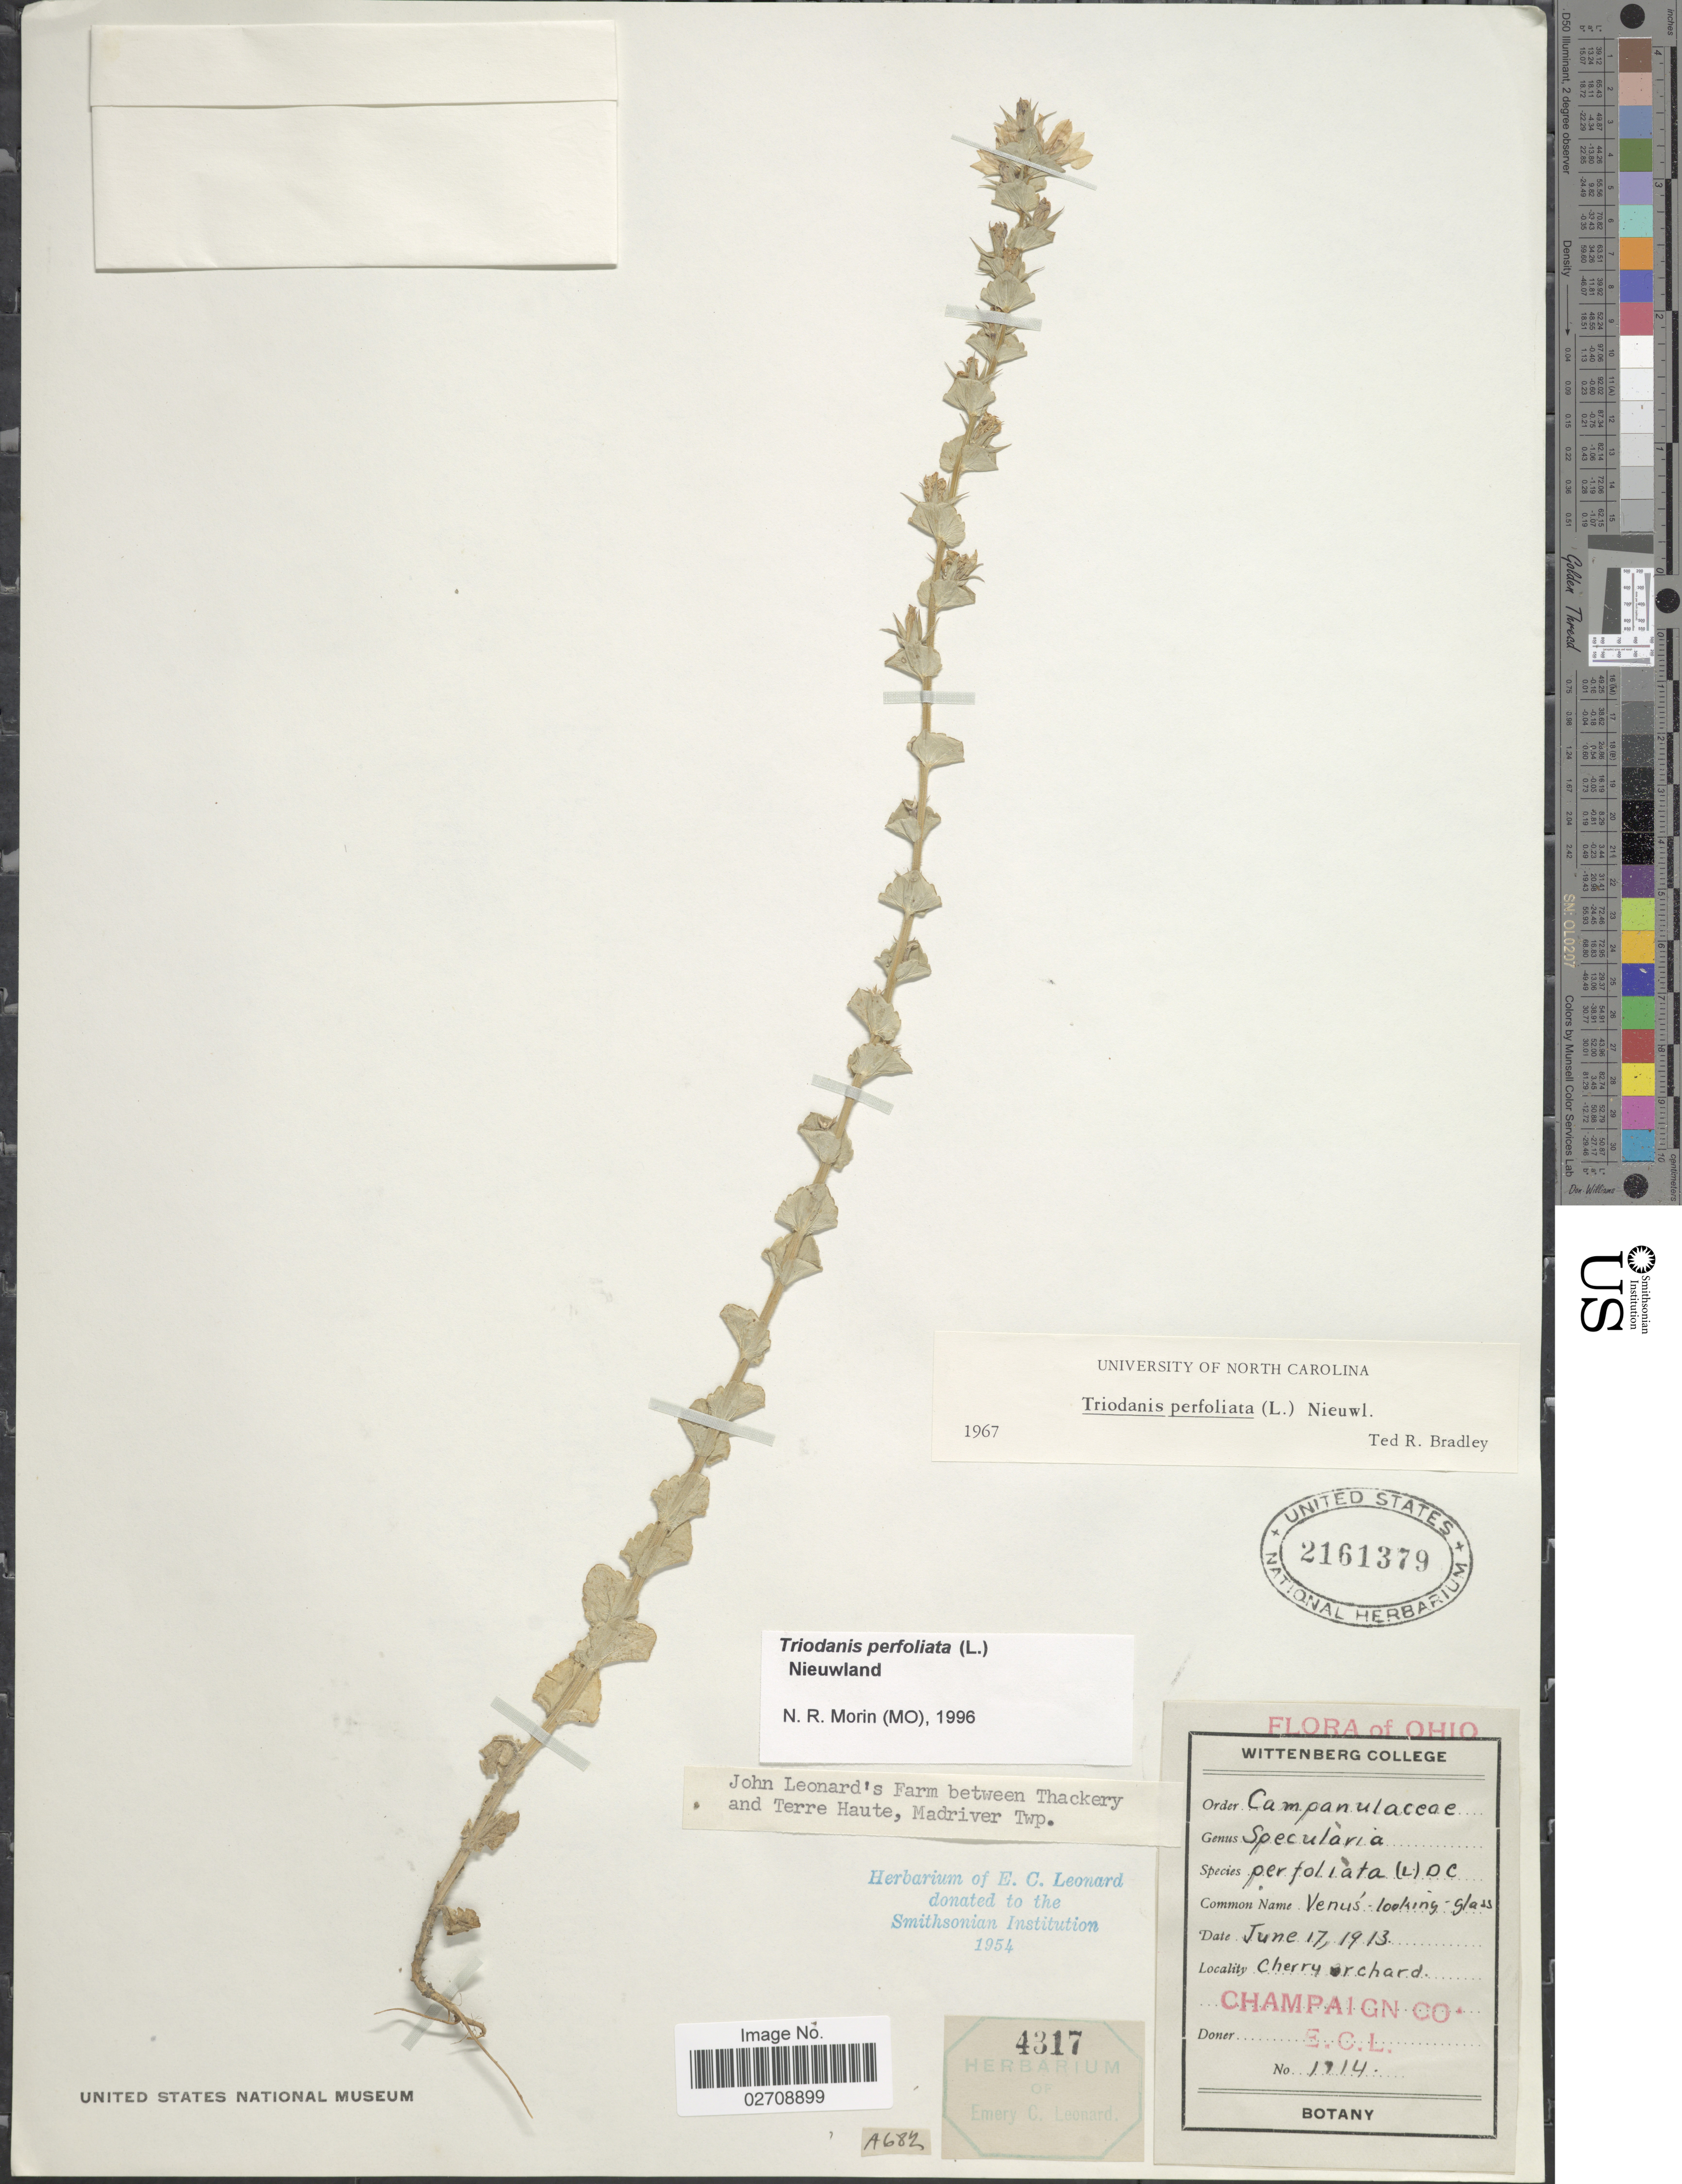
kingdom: Plantae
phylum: Tracheophyta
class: Magnoliopsida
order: Asterales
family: Campanulaceae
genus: Triodanis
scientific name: Triodanis perfoliata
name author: (L.) Nieuwl.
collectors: E. C. Leonard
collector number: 1714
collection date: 1913-06-17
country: United States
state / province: Ohio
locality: Cherry Orchard, Champaign Co.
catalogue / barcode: US 2161379